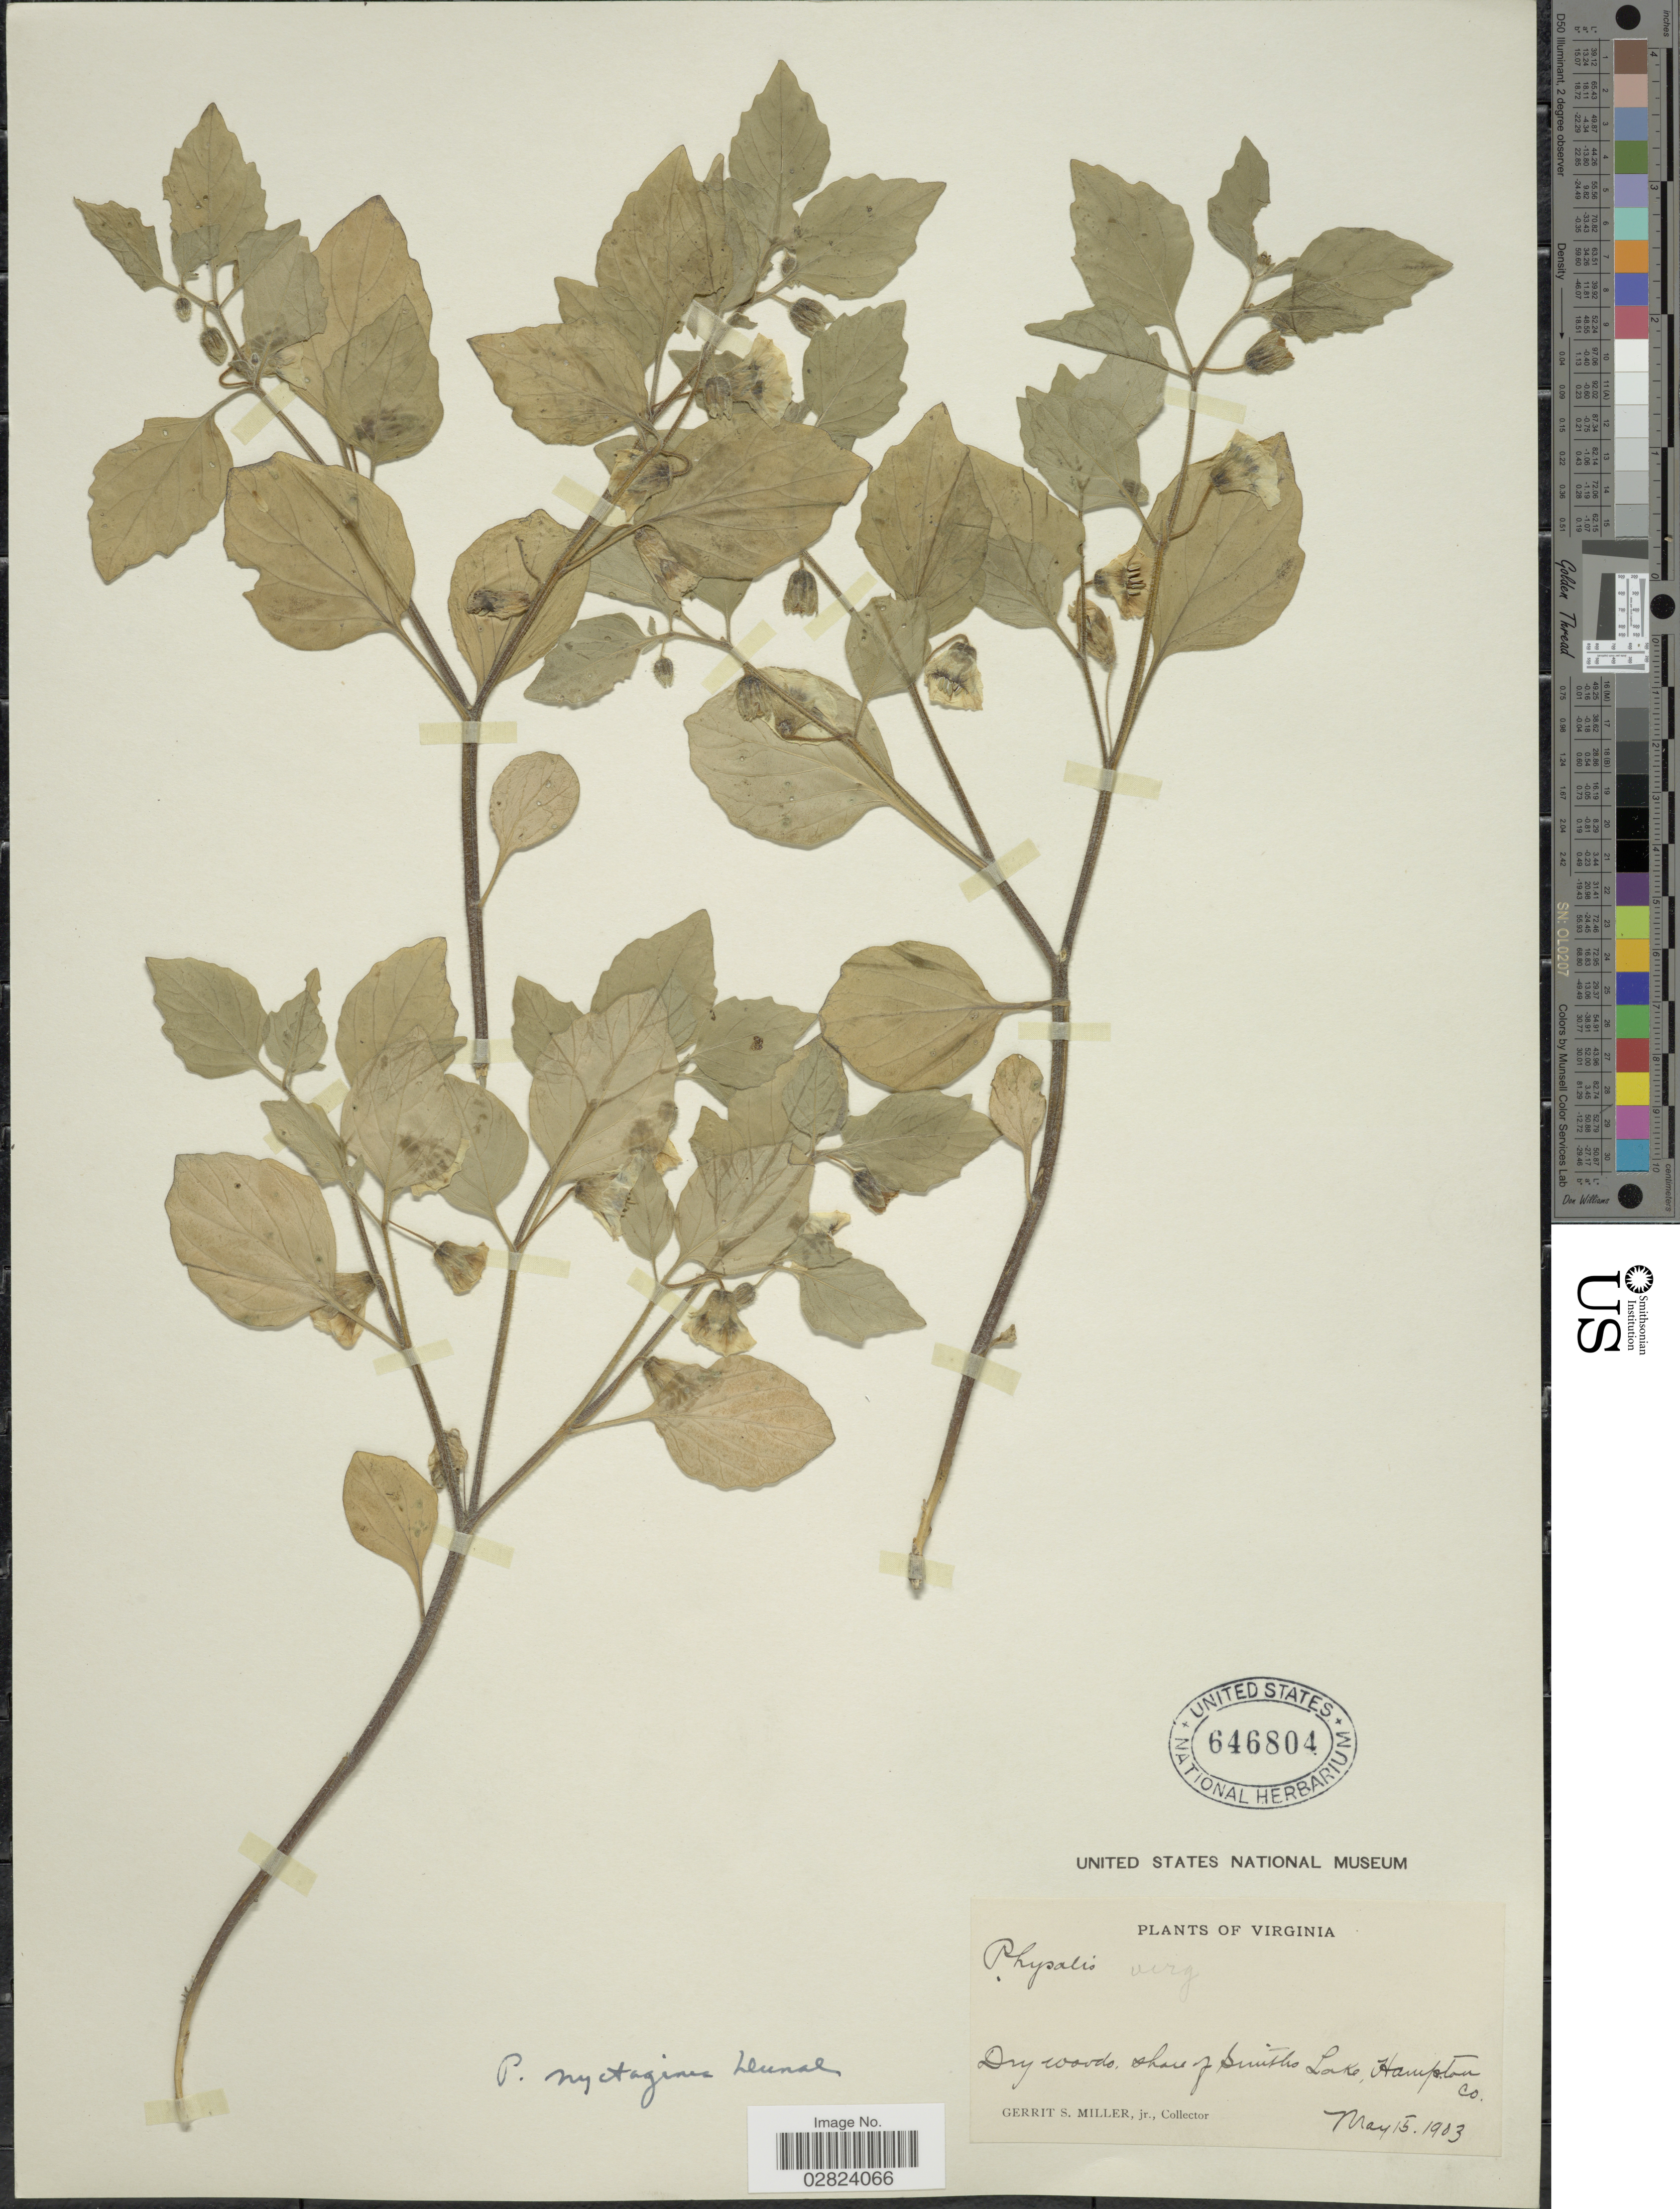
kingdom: Plantae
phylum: Tracheophyta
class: Magnoliopsida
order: Solanales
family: Solanaceae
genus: Physalis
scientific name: Physalis nyctaginea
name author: Dunal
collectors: G. S. Miller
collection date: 1903-05-15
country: United States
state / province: Virginia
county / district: Hampton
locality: Shore of Smiths Lake, Hampton Co.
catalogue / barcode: US 646804